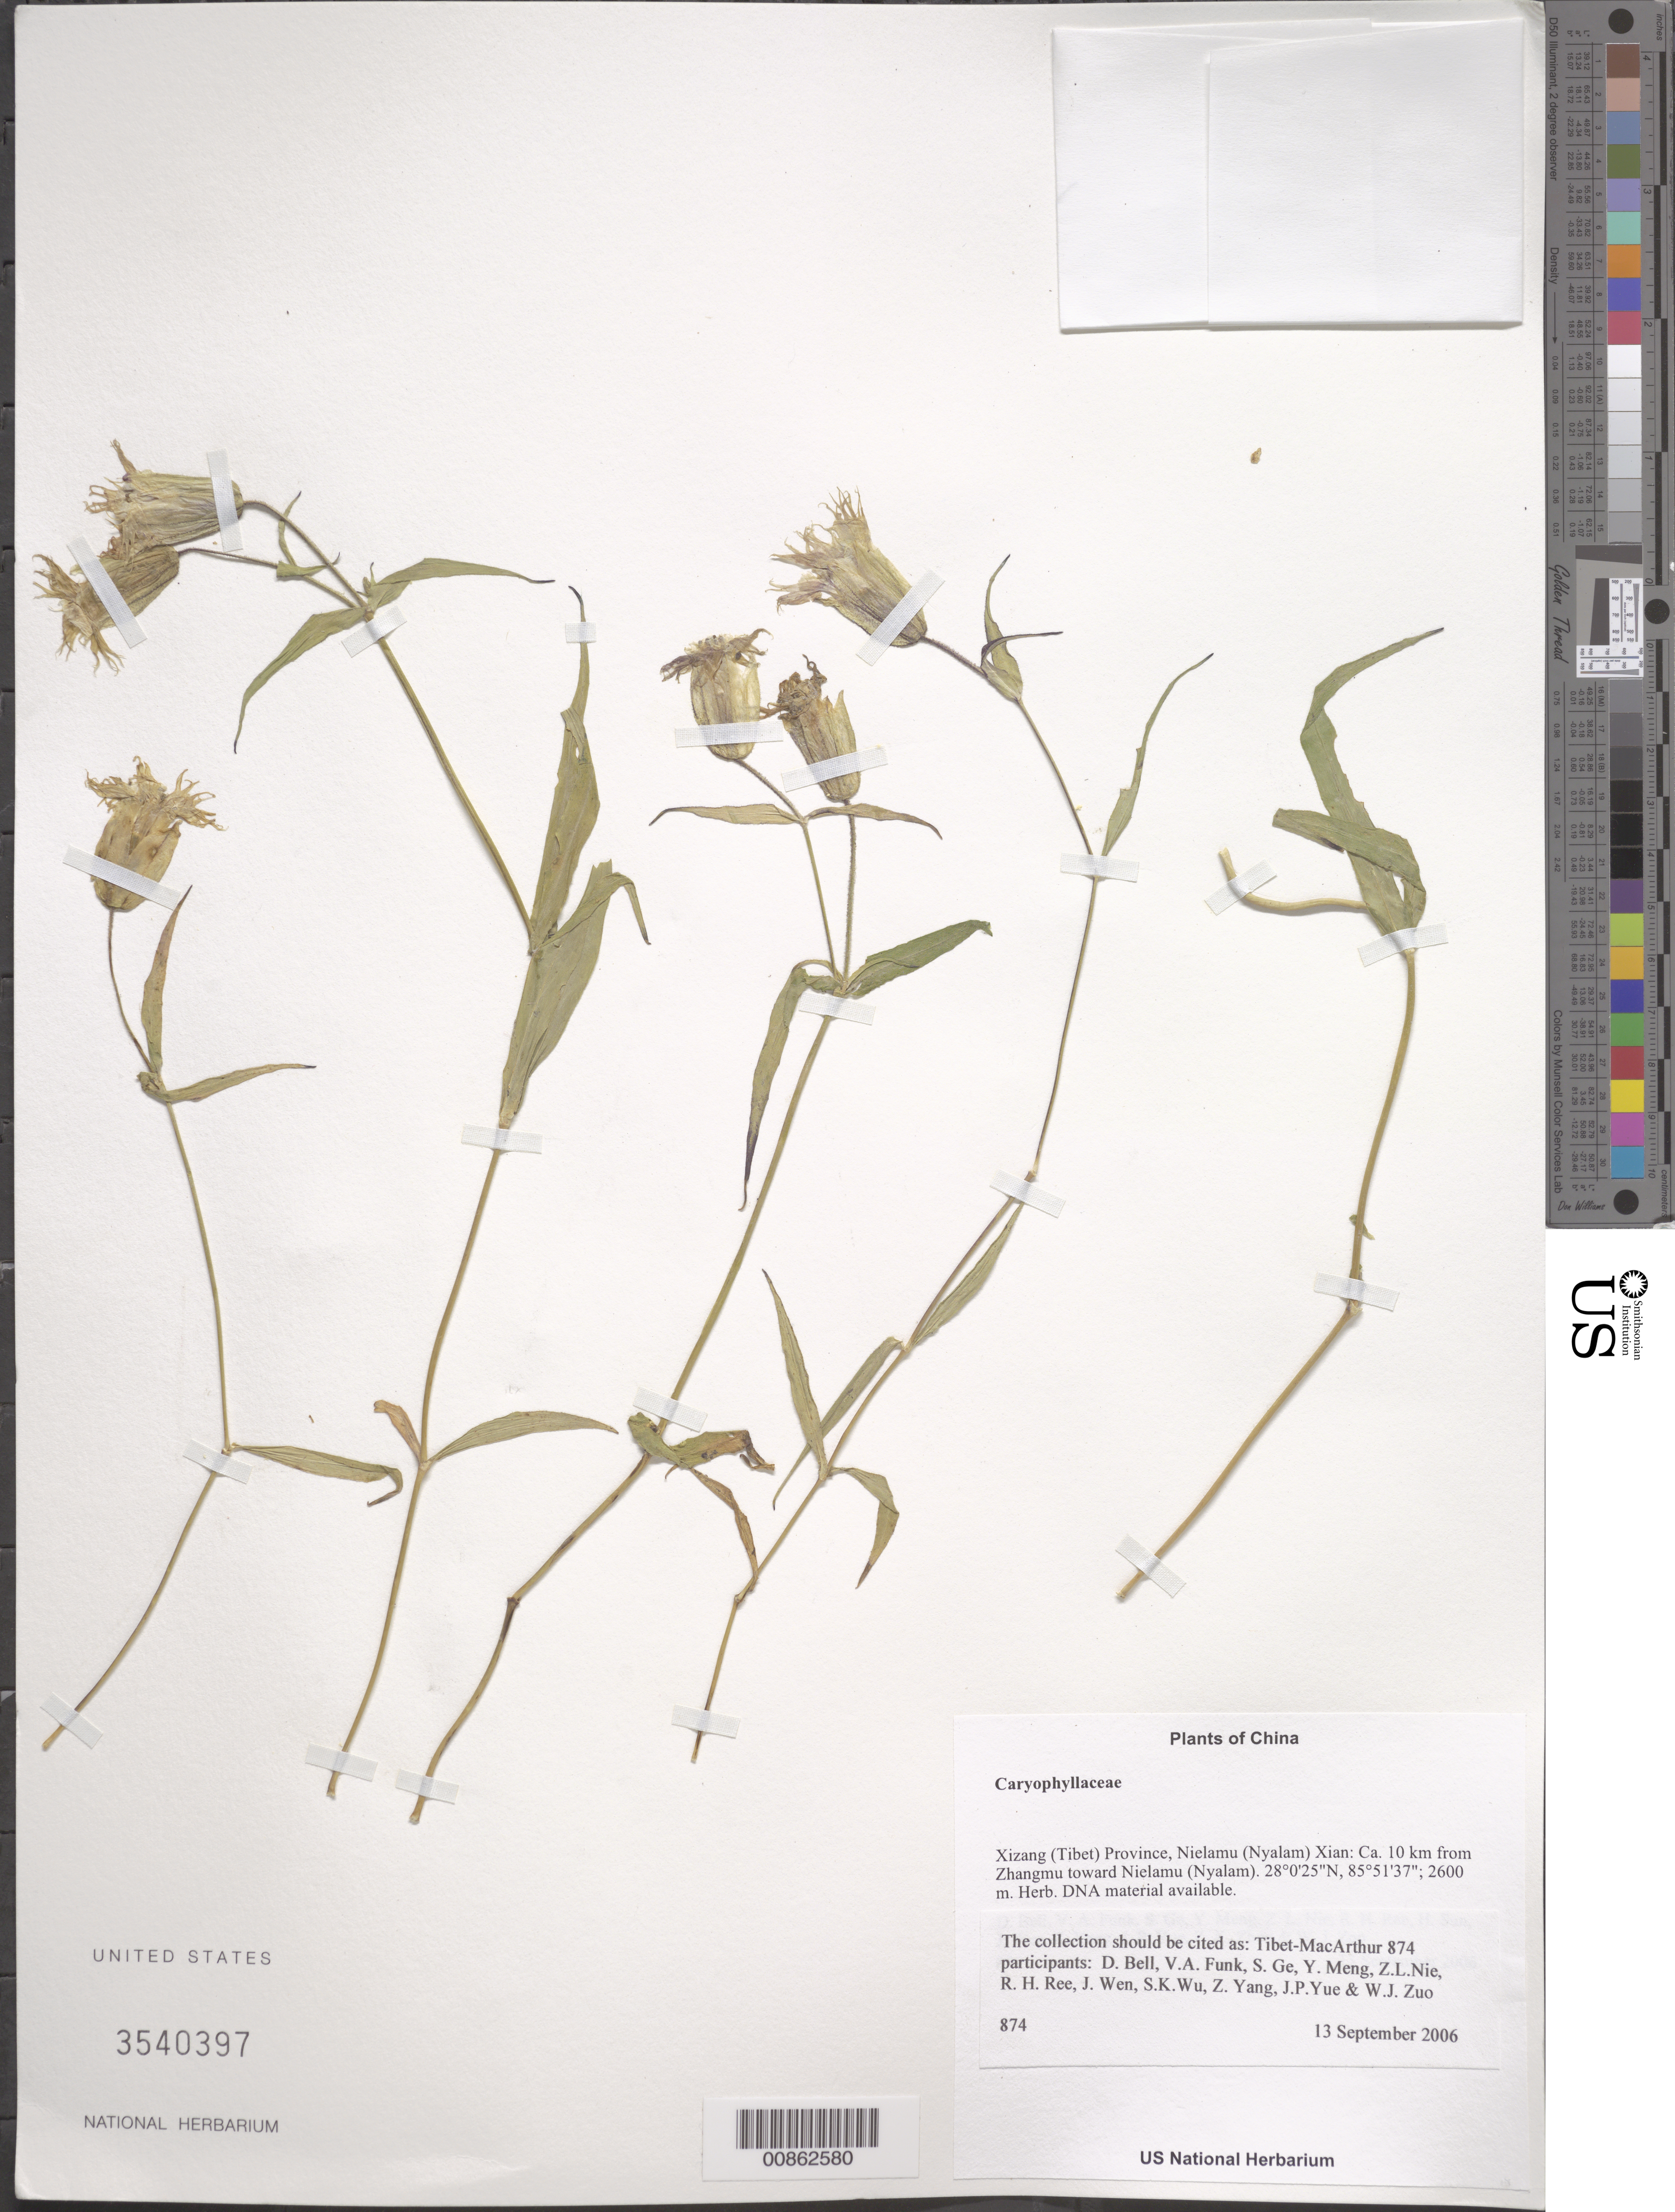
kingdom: Plantae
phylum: Tracheophyta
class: Magnoliopsida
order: Caryophyllales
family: Caryophyllaceae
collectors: Tibet-MacArthur, D. A. Bell, V. Funk, S. Ge, Y. Meng, Z. Nie, R. Ree, H. Sun, J. Wen, Z. Yang, J. Yue, Z. Zhou & W. Zuo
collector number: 874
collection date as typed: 13 Sep 2006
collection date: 2006-09-13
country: China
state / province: Xizang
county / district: Nielamu (Nyalam) Xian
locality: Ca. 10 km from Zhangmu toward Nielamu (Nyalam).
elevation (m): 2600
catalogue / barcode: US 3540397